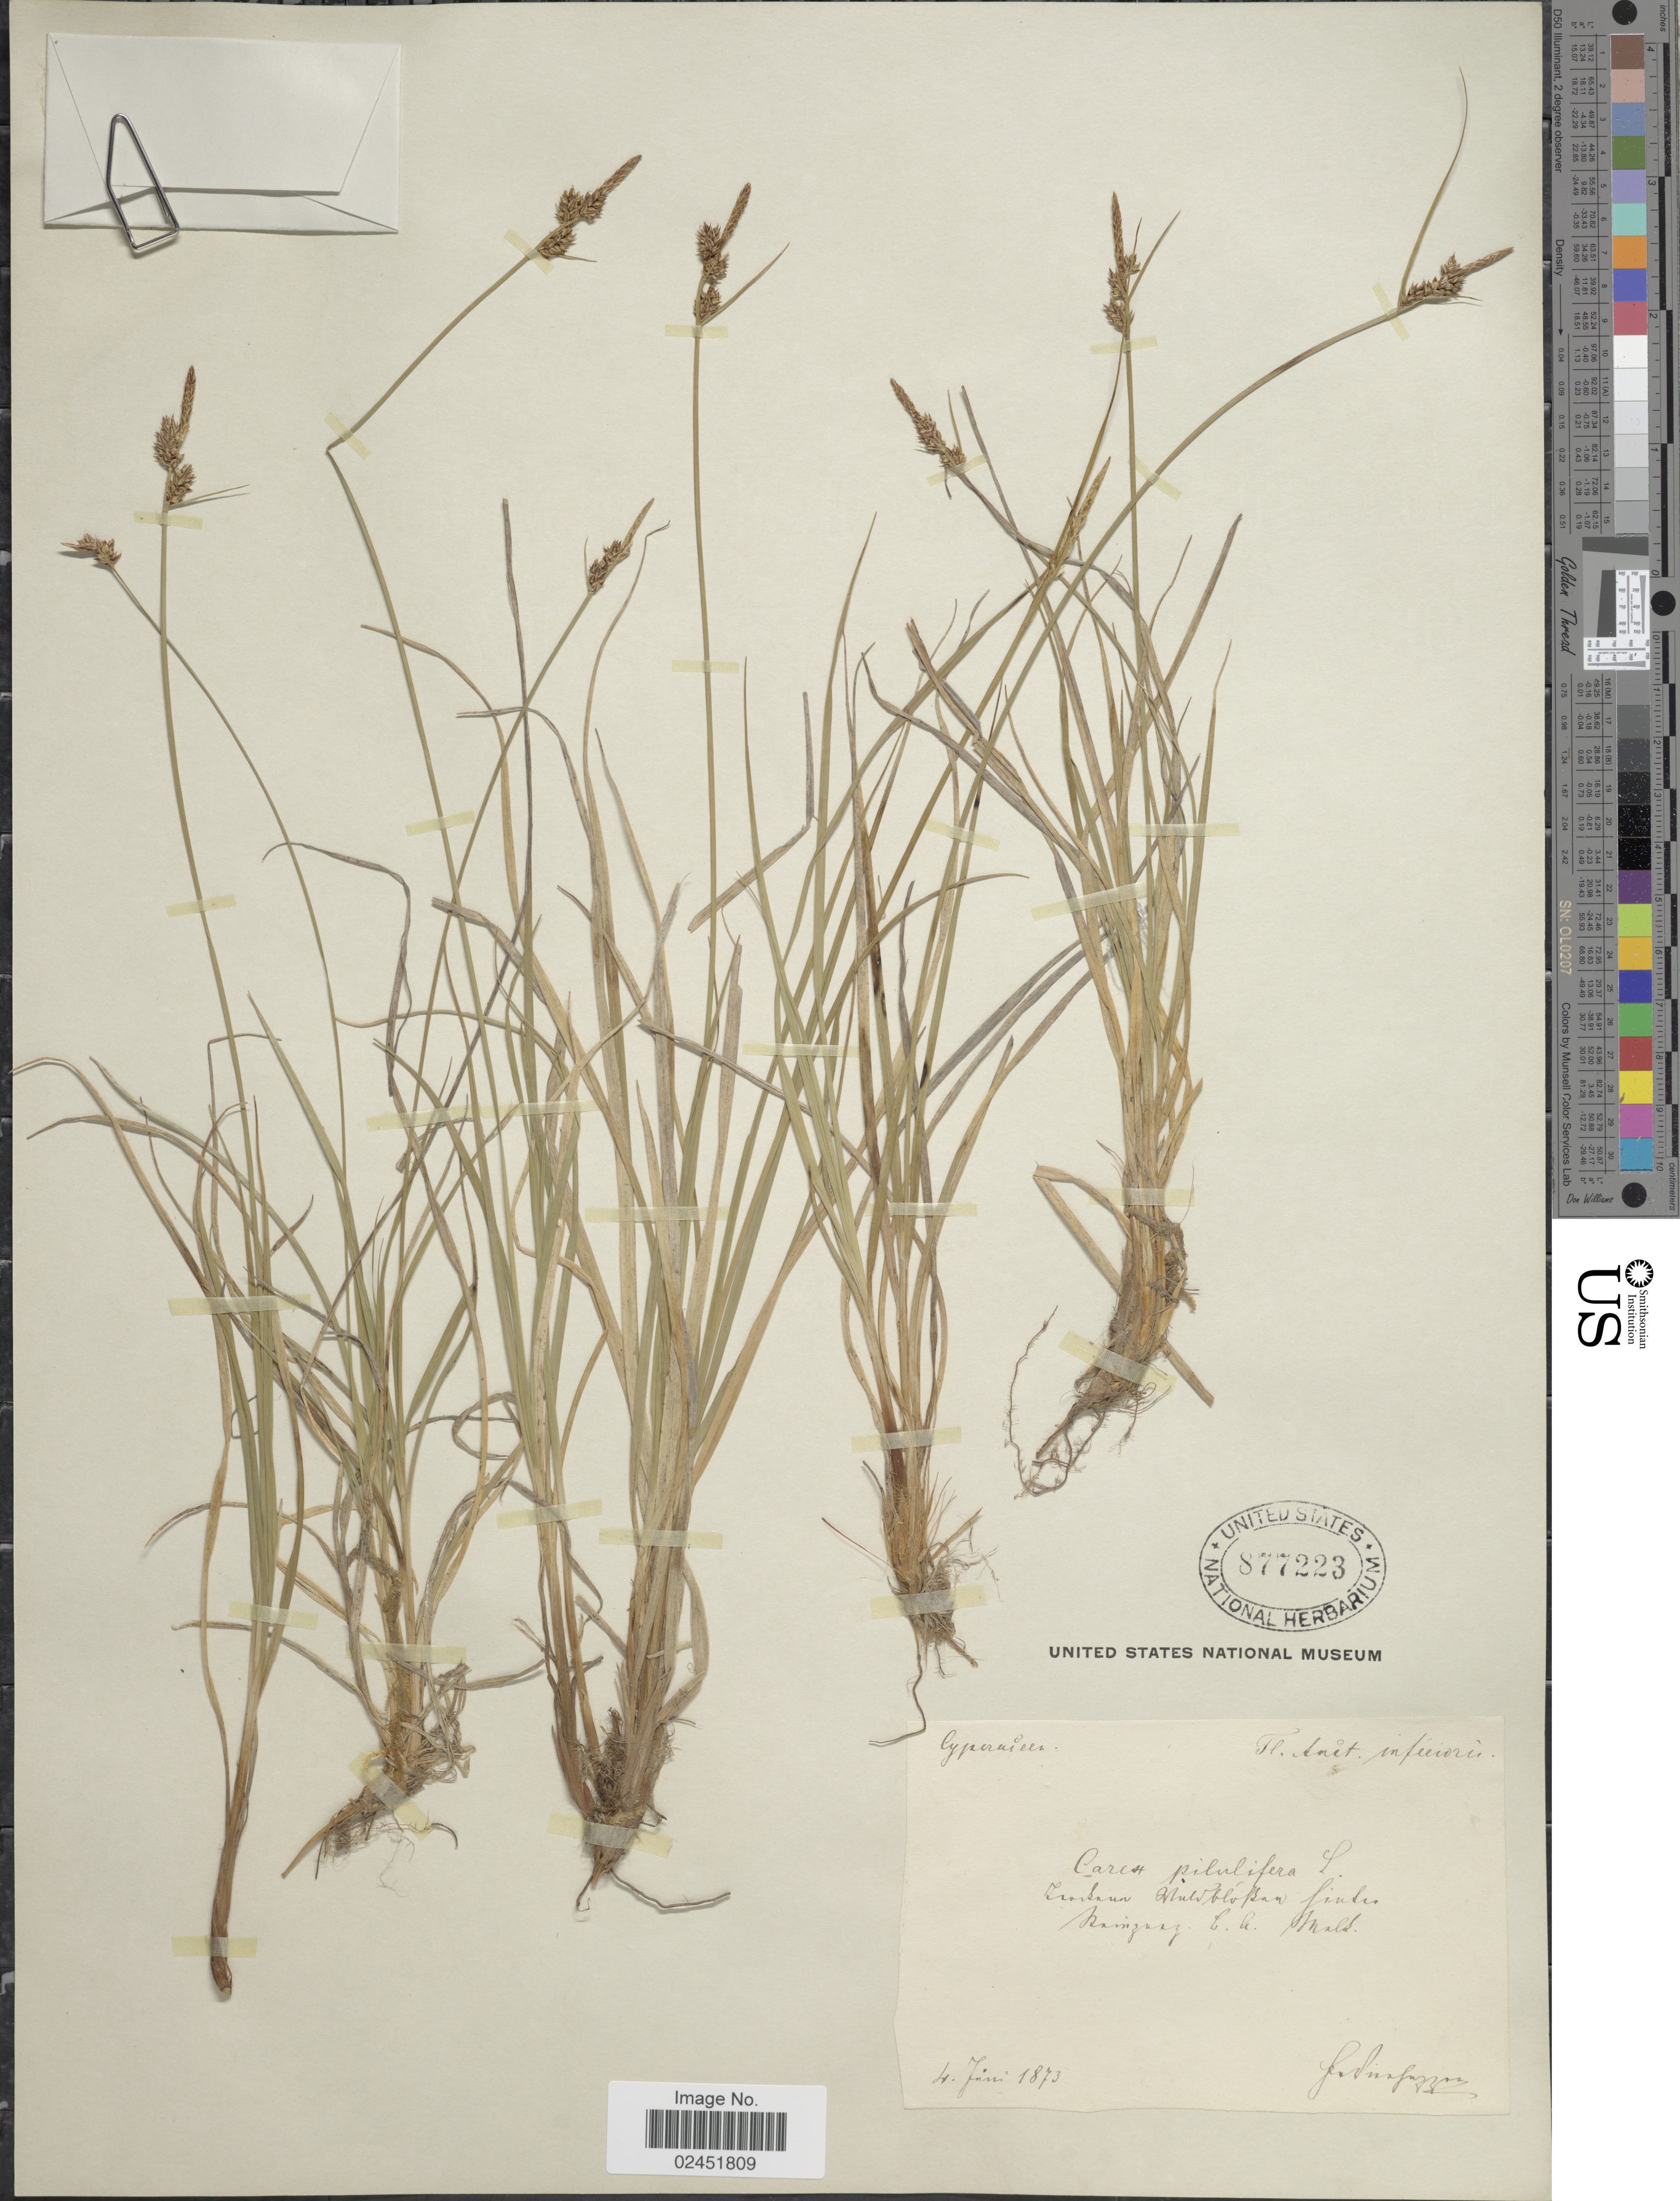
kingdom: Plantae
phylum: Tracheophyta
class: Liliopsida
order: Poales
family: Cyperaceae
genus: Carex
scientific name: Carex pilulifera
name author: L.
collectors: F. Vierhapper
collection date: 1873-06-04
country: Austria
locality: Fl. Aust. inferior, Trockene Waldblößen hinter Kainzing, L.k. Melk.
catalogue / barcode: US 877223